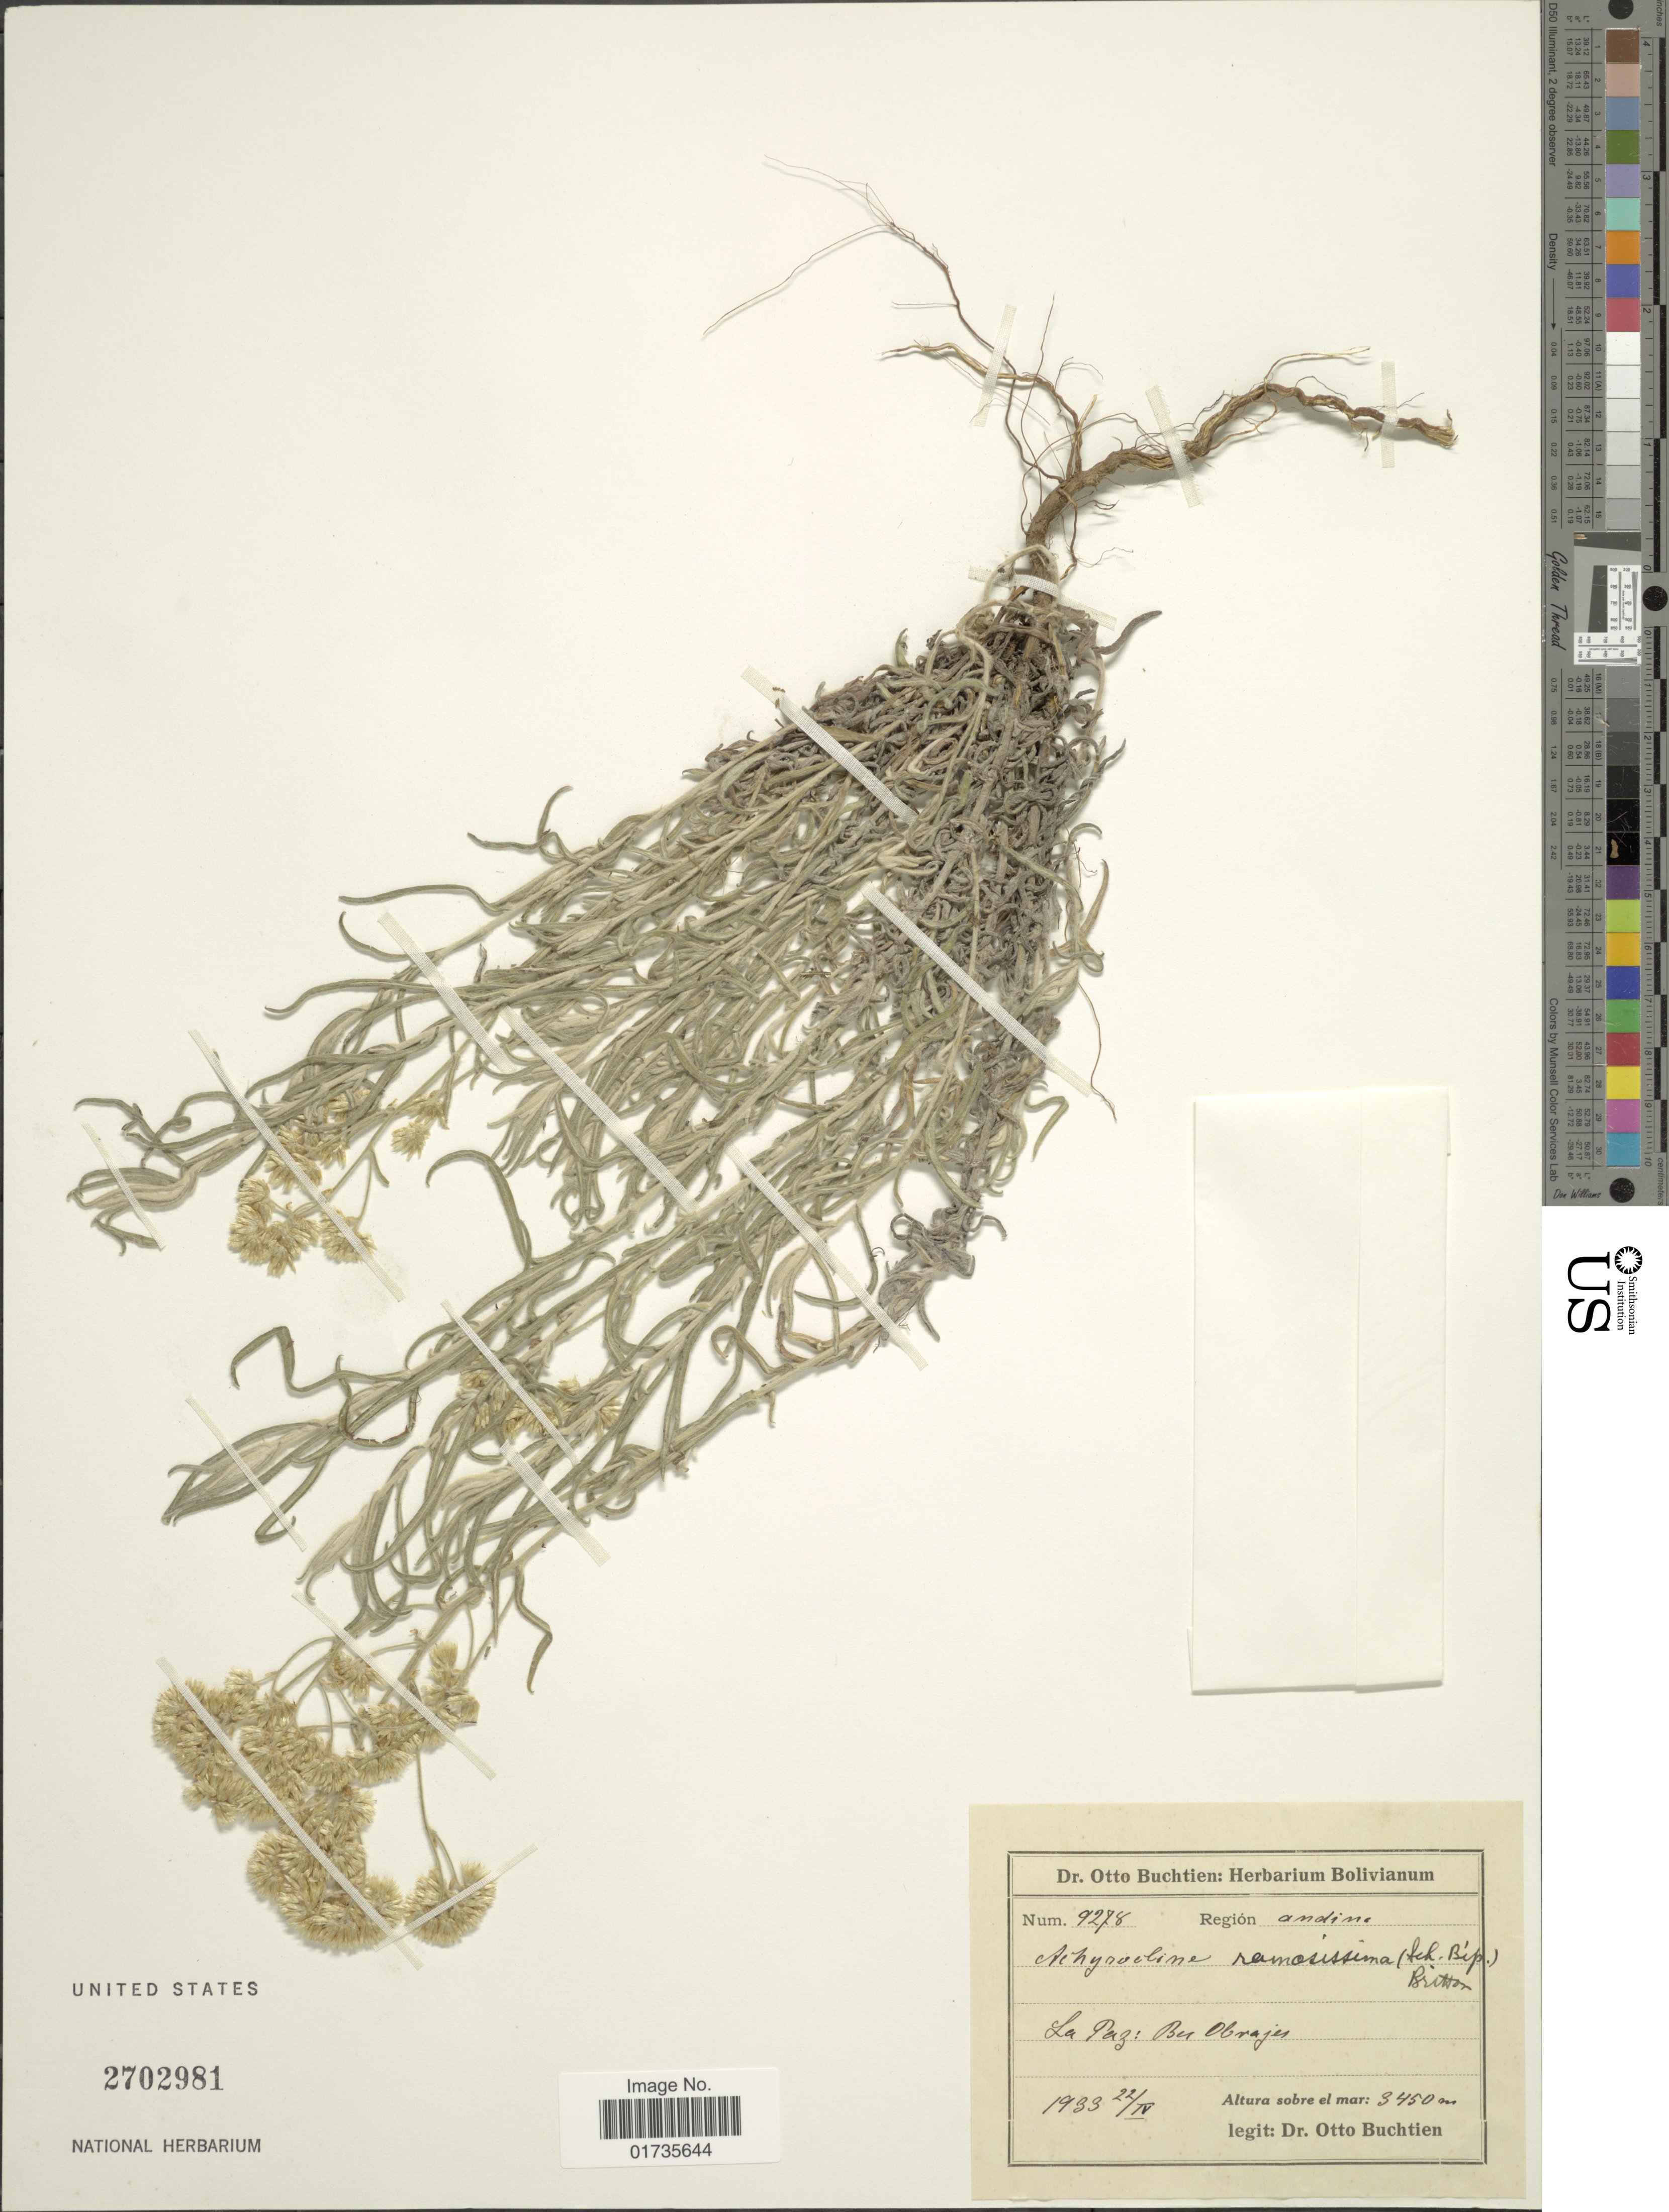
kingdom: Plantae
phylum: Tracheophyta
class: Magnoliopsida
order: Asterales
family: Asteraceae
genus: Achyrocline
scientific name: Achyrocline ramosissima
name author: (Sch. Bip.) Britton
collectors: O. Buchtien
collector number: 9278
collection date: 1933-04-22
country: Bolivia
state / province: La Paz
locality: La Paz: Bei Obrajes. Region andino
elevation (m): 3450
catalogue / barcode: US 2702981